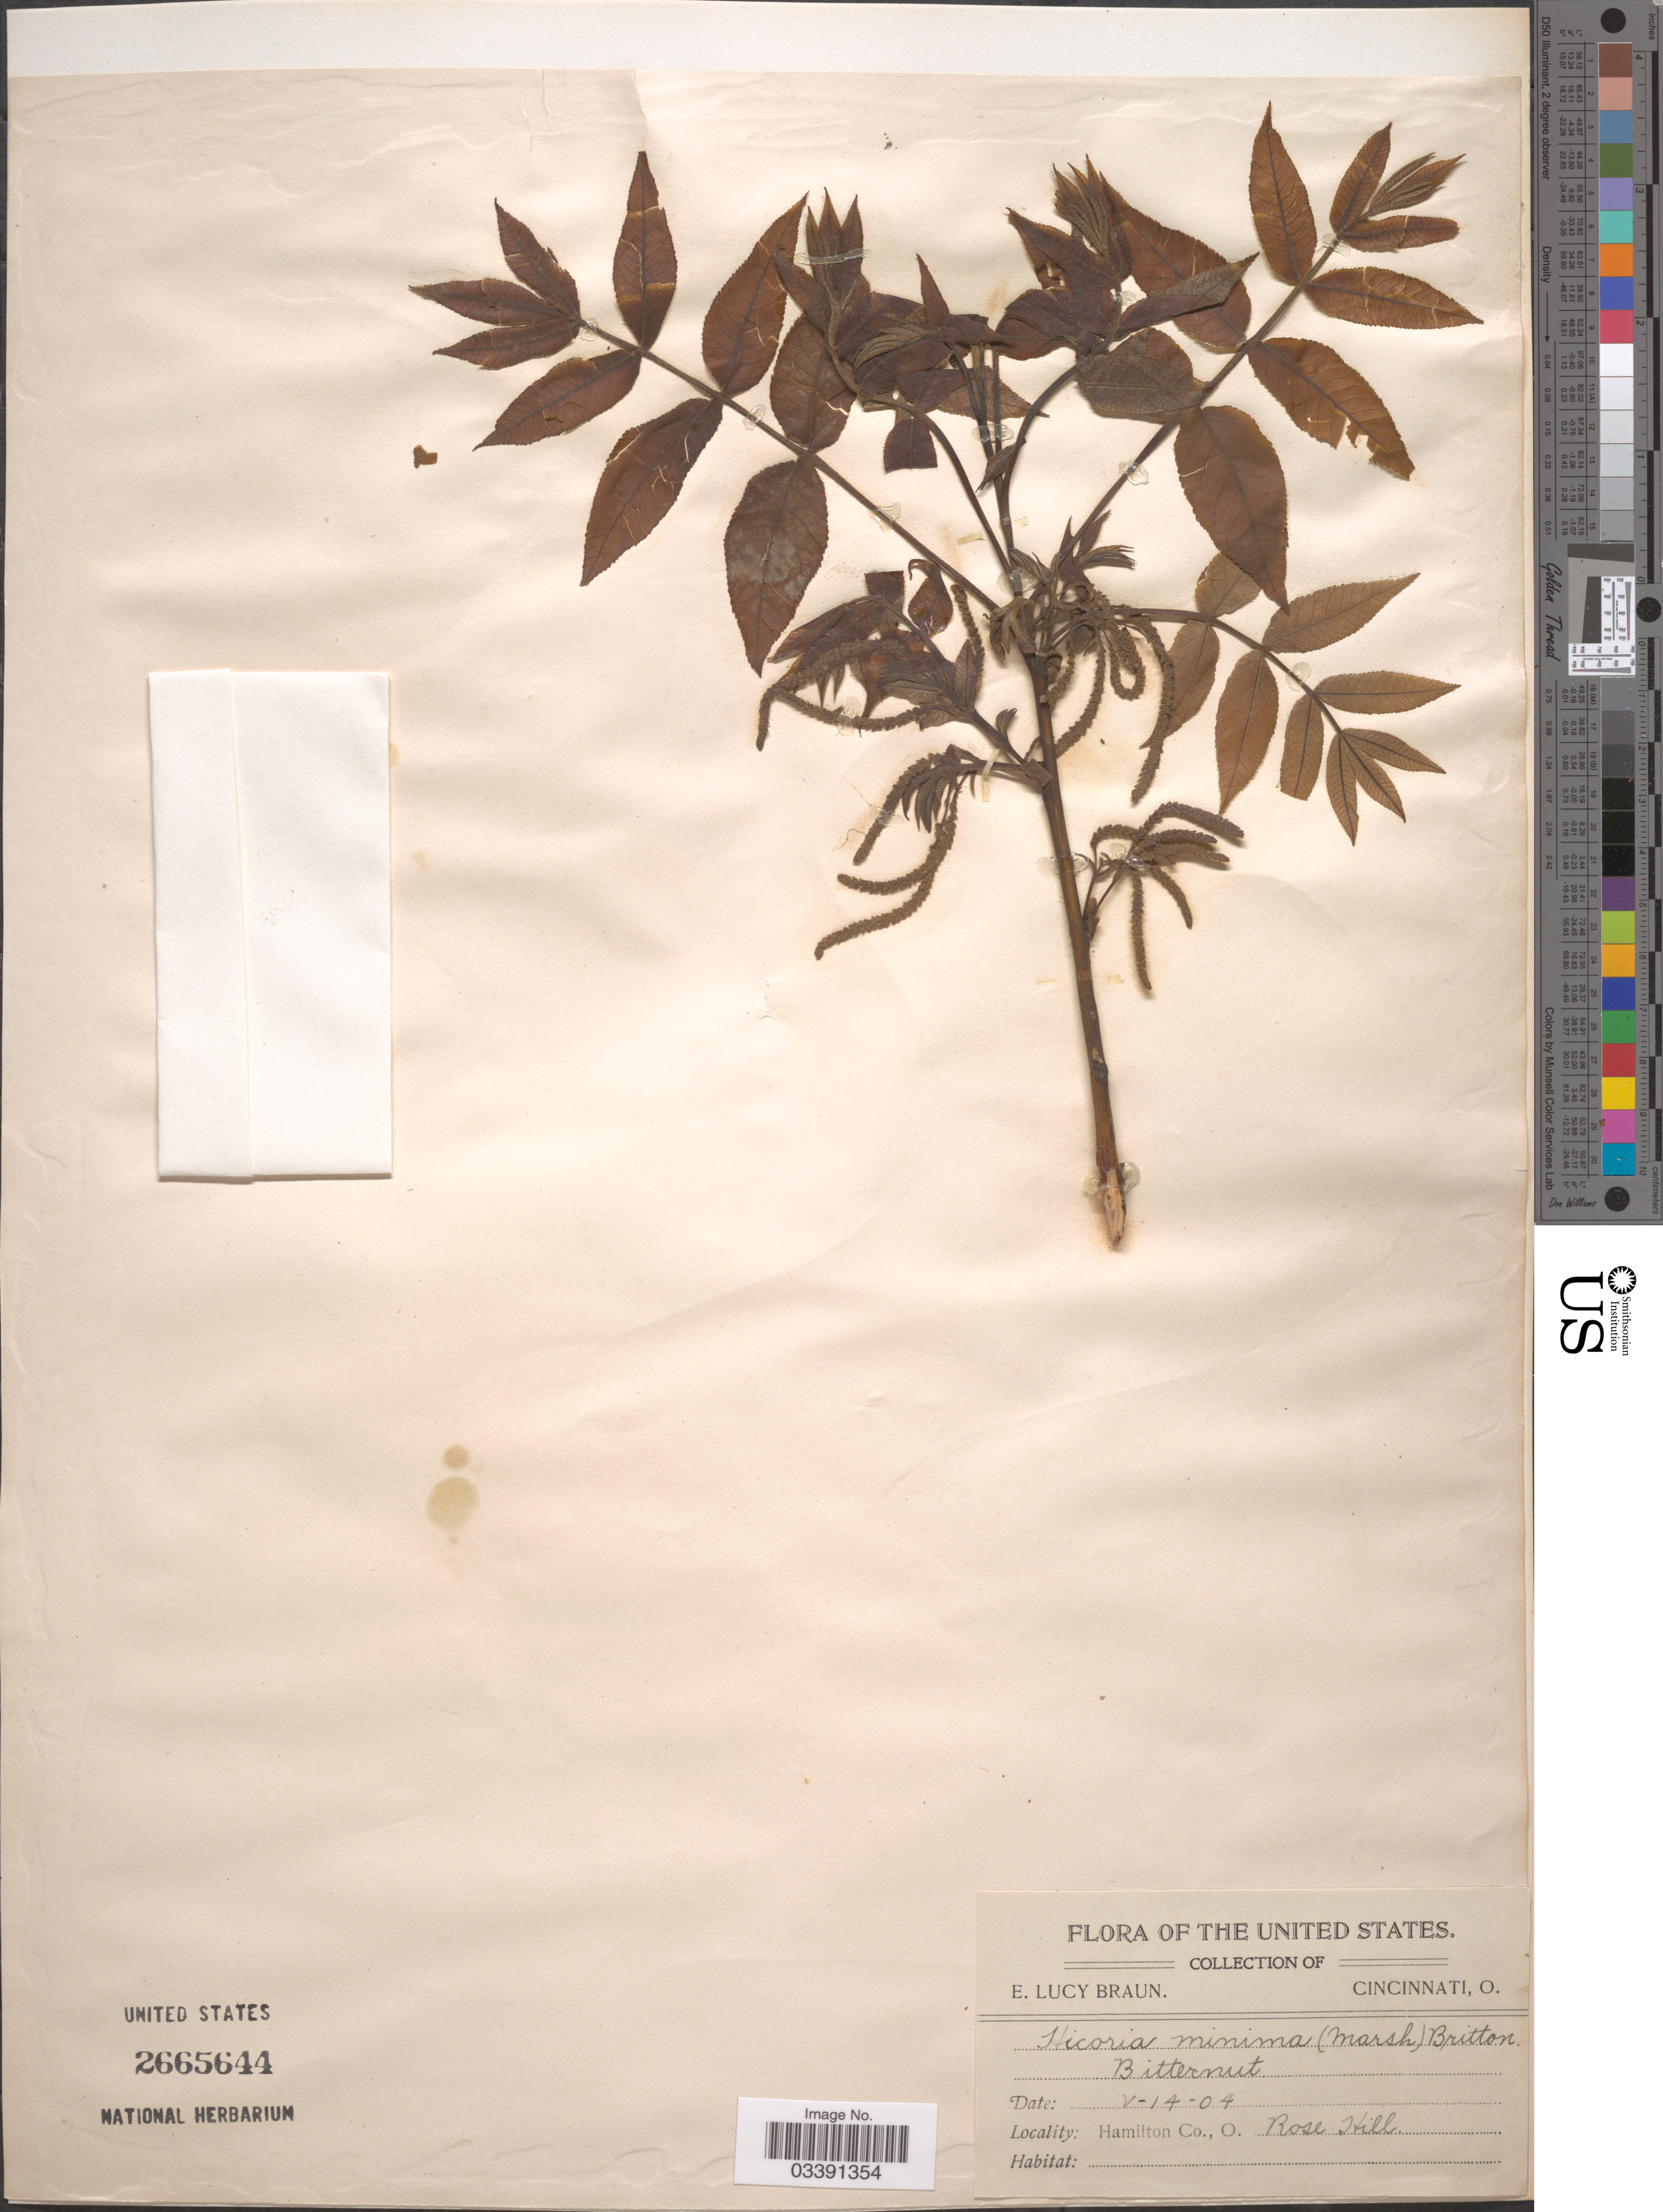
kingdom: Plantae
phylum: Tracheophyta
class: Magnoliopsida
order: Fagales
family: Juglandaceae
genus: Carya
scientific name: Carya cordiformis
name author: (Wangenh.) K. Koch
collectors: E. L. Braun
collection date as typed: Transcribed d/m/y: 14/5/4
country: United States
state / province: Ohio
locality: Hamilton Co. Rose Hill.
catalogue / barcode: US 2665644